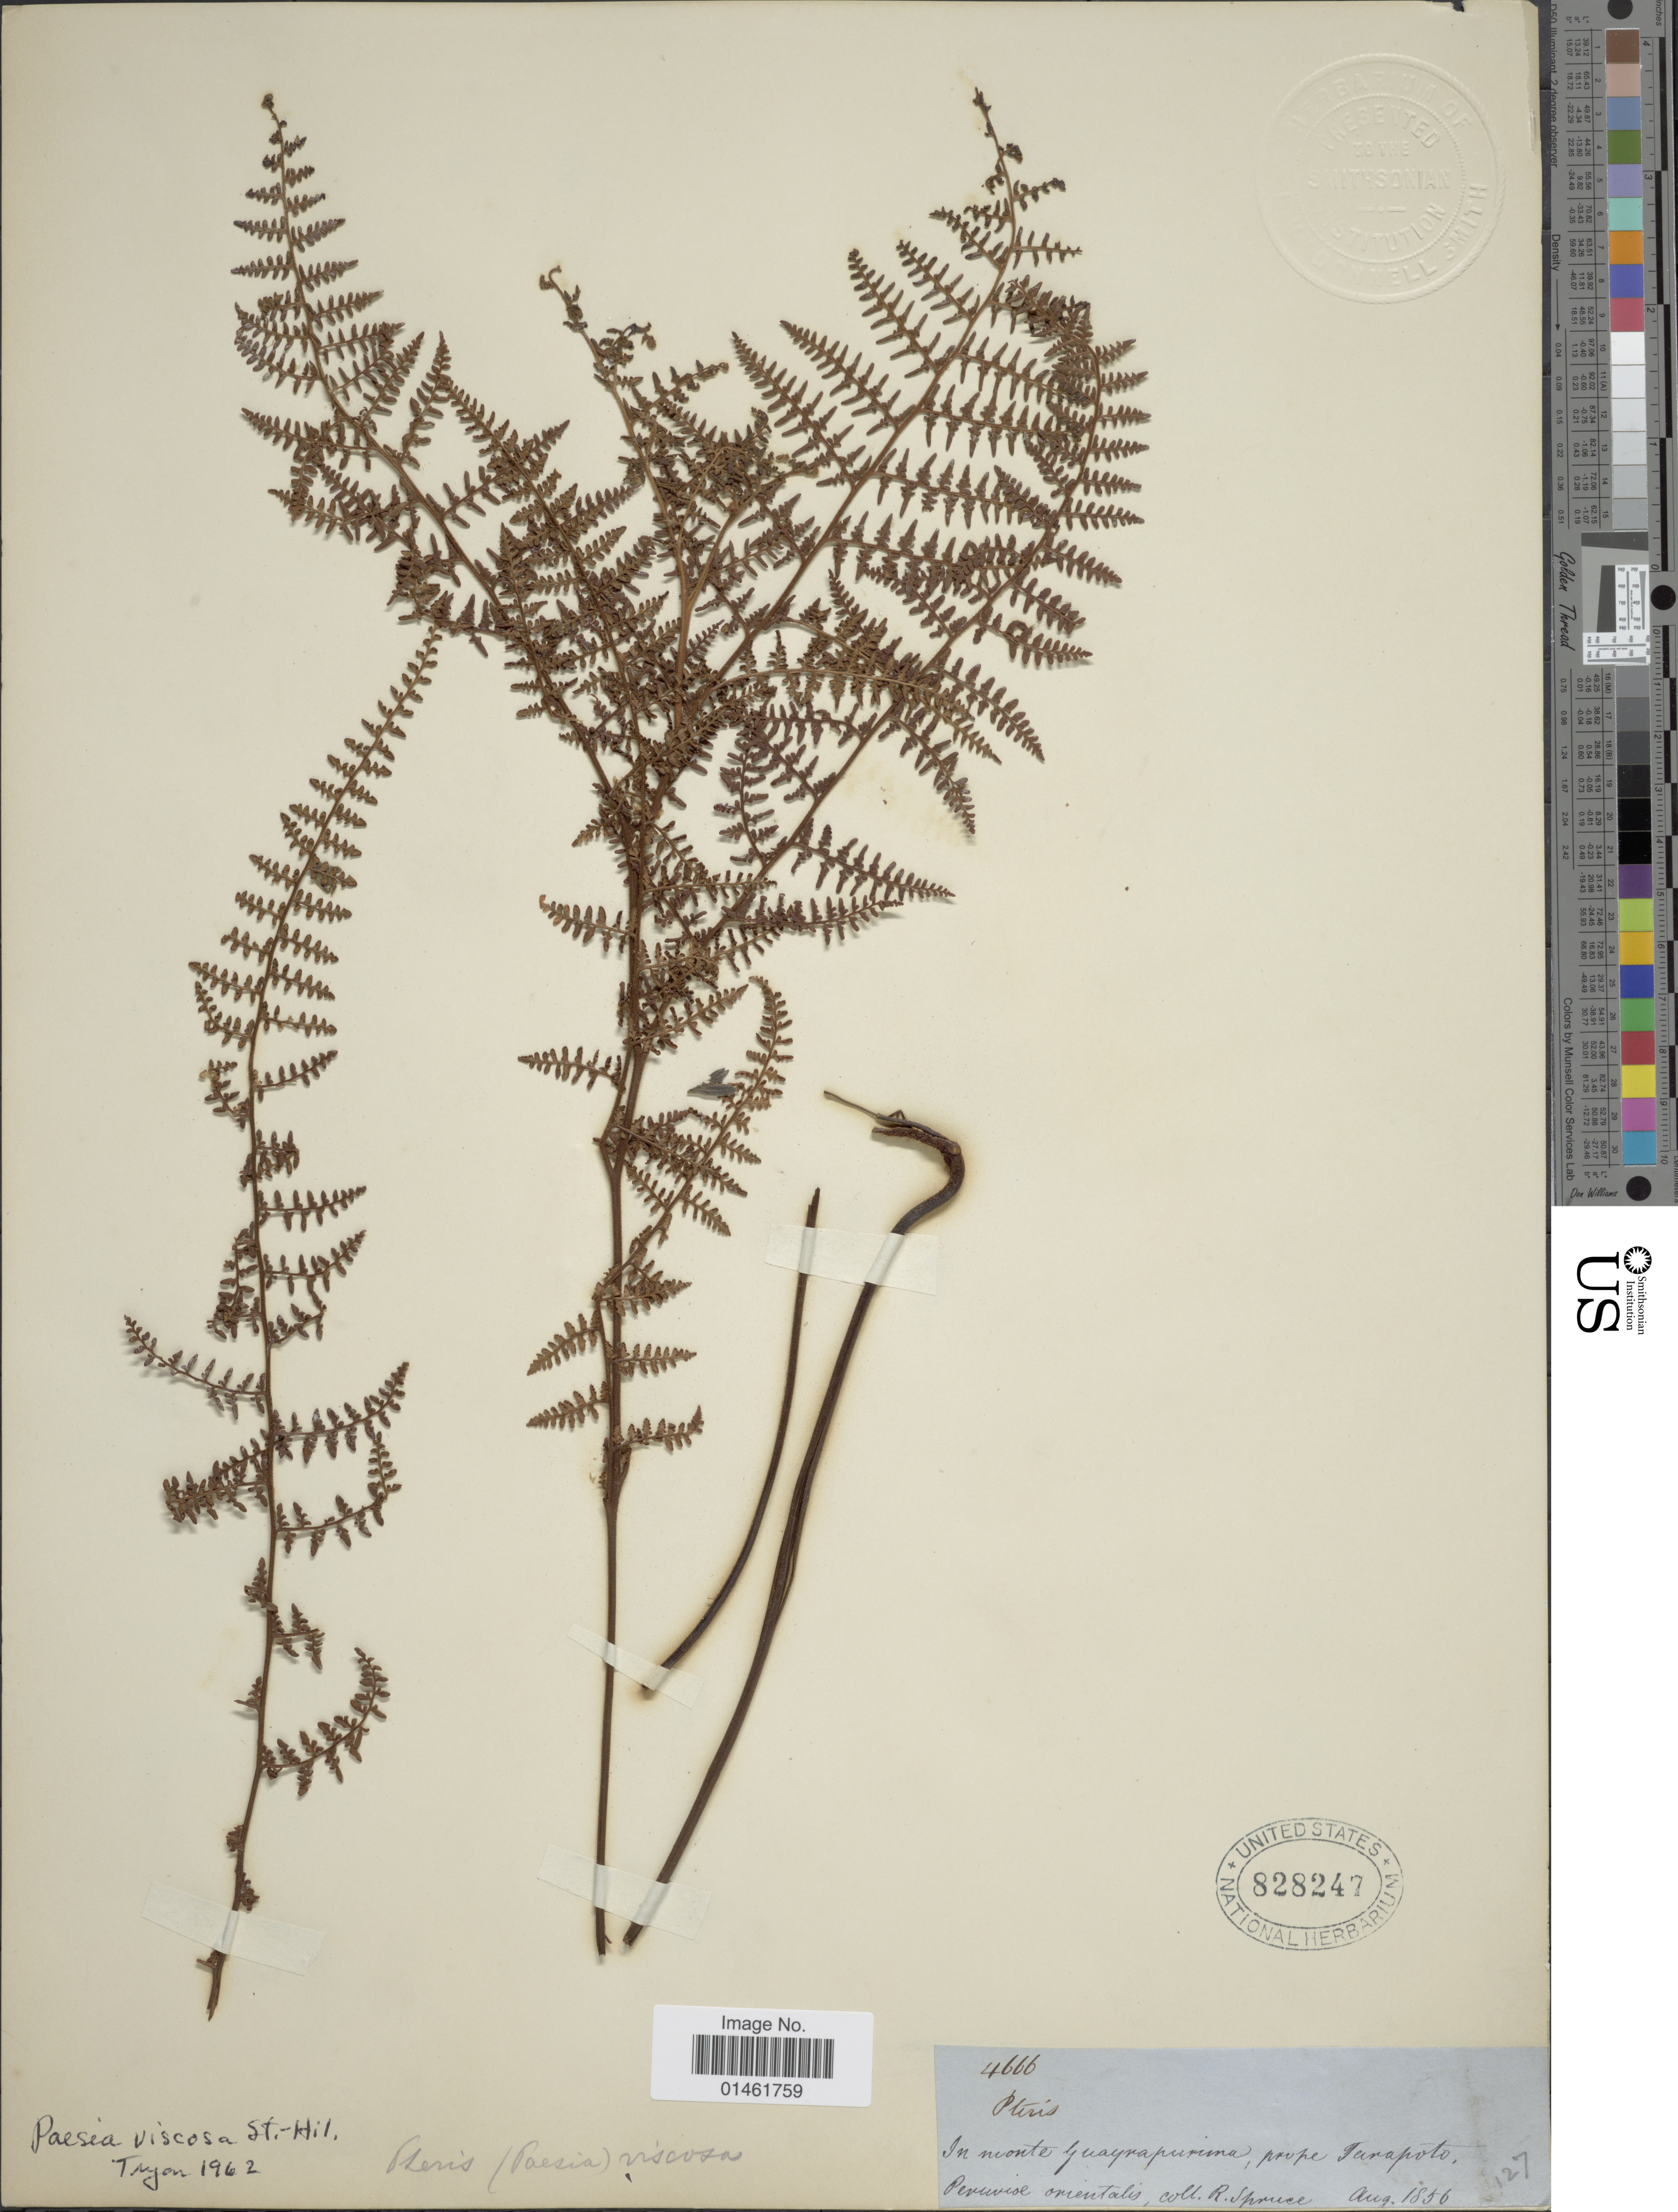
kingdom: Plantae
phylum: Tracheophyta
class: Polypodiopsida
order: Polypodiales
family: Dennstaedtiaceae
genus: Paesia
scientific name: Paesia glandulosa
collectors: R. Spruce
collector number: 4666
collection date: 1856-08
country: Peru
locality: In monte Guayrapurima, prope Tarapoto, Peruviae orientalis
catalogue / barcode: US 828247